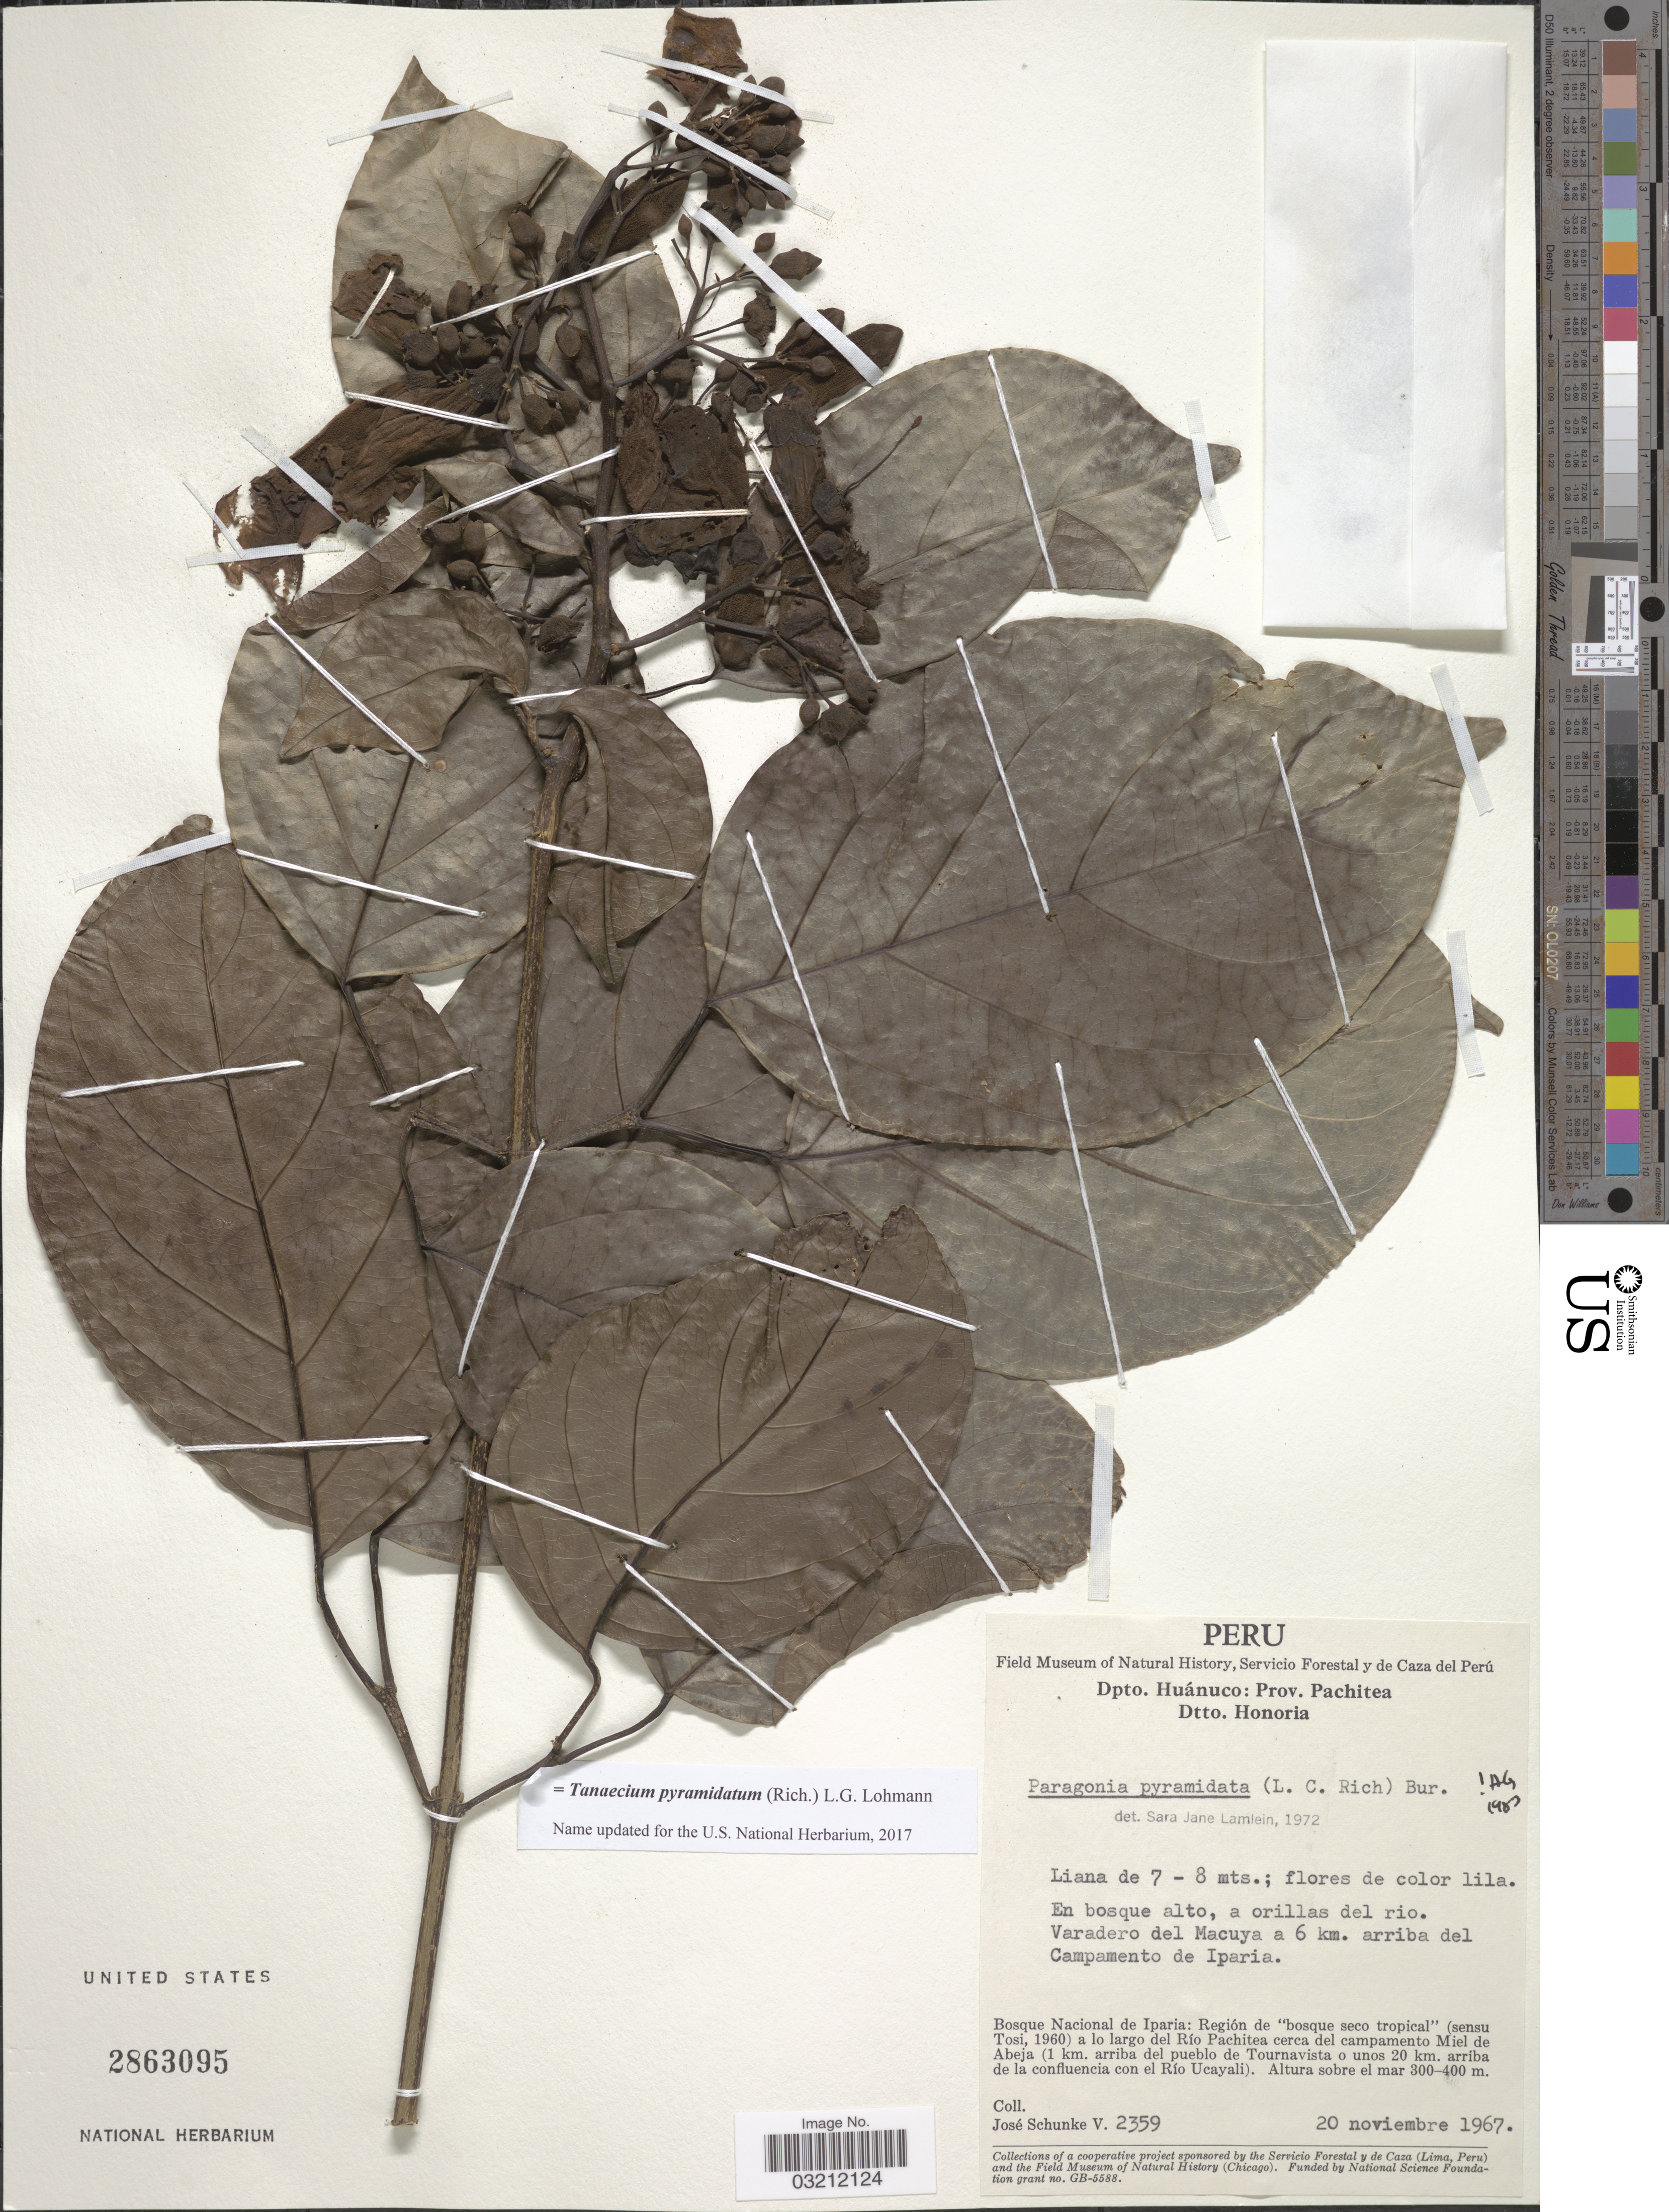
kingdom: Plantae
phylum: Tracheophyta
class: Magnoliopsida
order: Lamiales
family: Bignoniaceae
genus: Tanaecium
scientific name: Tanaecium pyramidatum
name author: (Rich.) L.G. Lohmann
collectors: J. Schunke Vigo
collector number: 2359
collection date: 1967-11-20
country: Peru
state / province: Huánuco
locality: Dpto. Huánuco: Prov. Pachitea. Dtto. Honoria. Veradero del Macuya a 6 km. arriba del Campamento de Iparia. Bosque Nacional de Iparia: Región de "bosque seco tropical" (sensu Tosi, 1960) a lo largo del Río Pachitea cerca del campamento Miel de Abeja (1 km. arriba del pueblo de Tournaviasta o unos 20 km. arriba de la confluencia con el Río Ucayali).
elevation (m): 300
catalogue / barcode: US 2863095